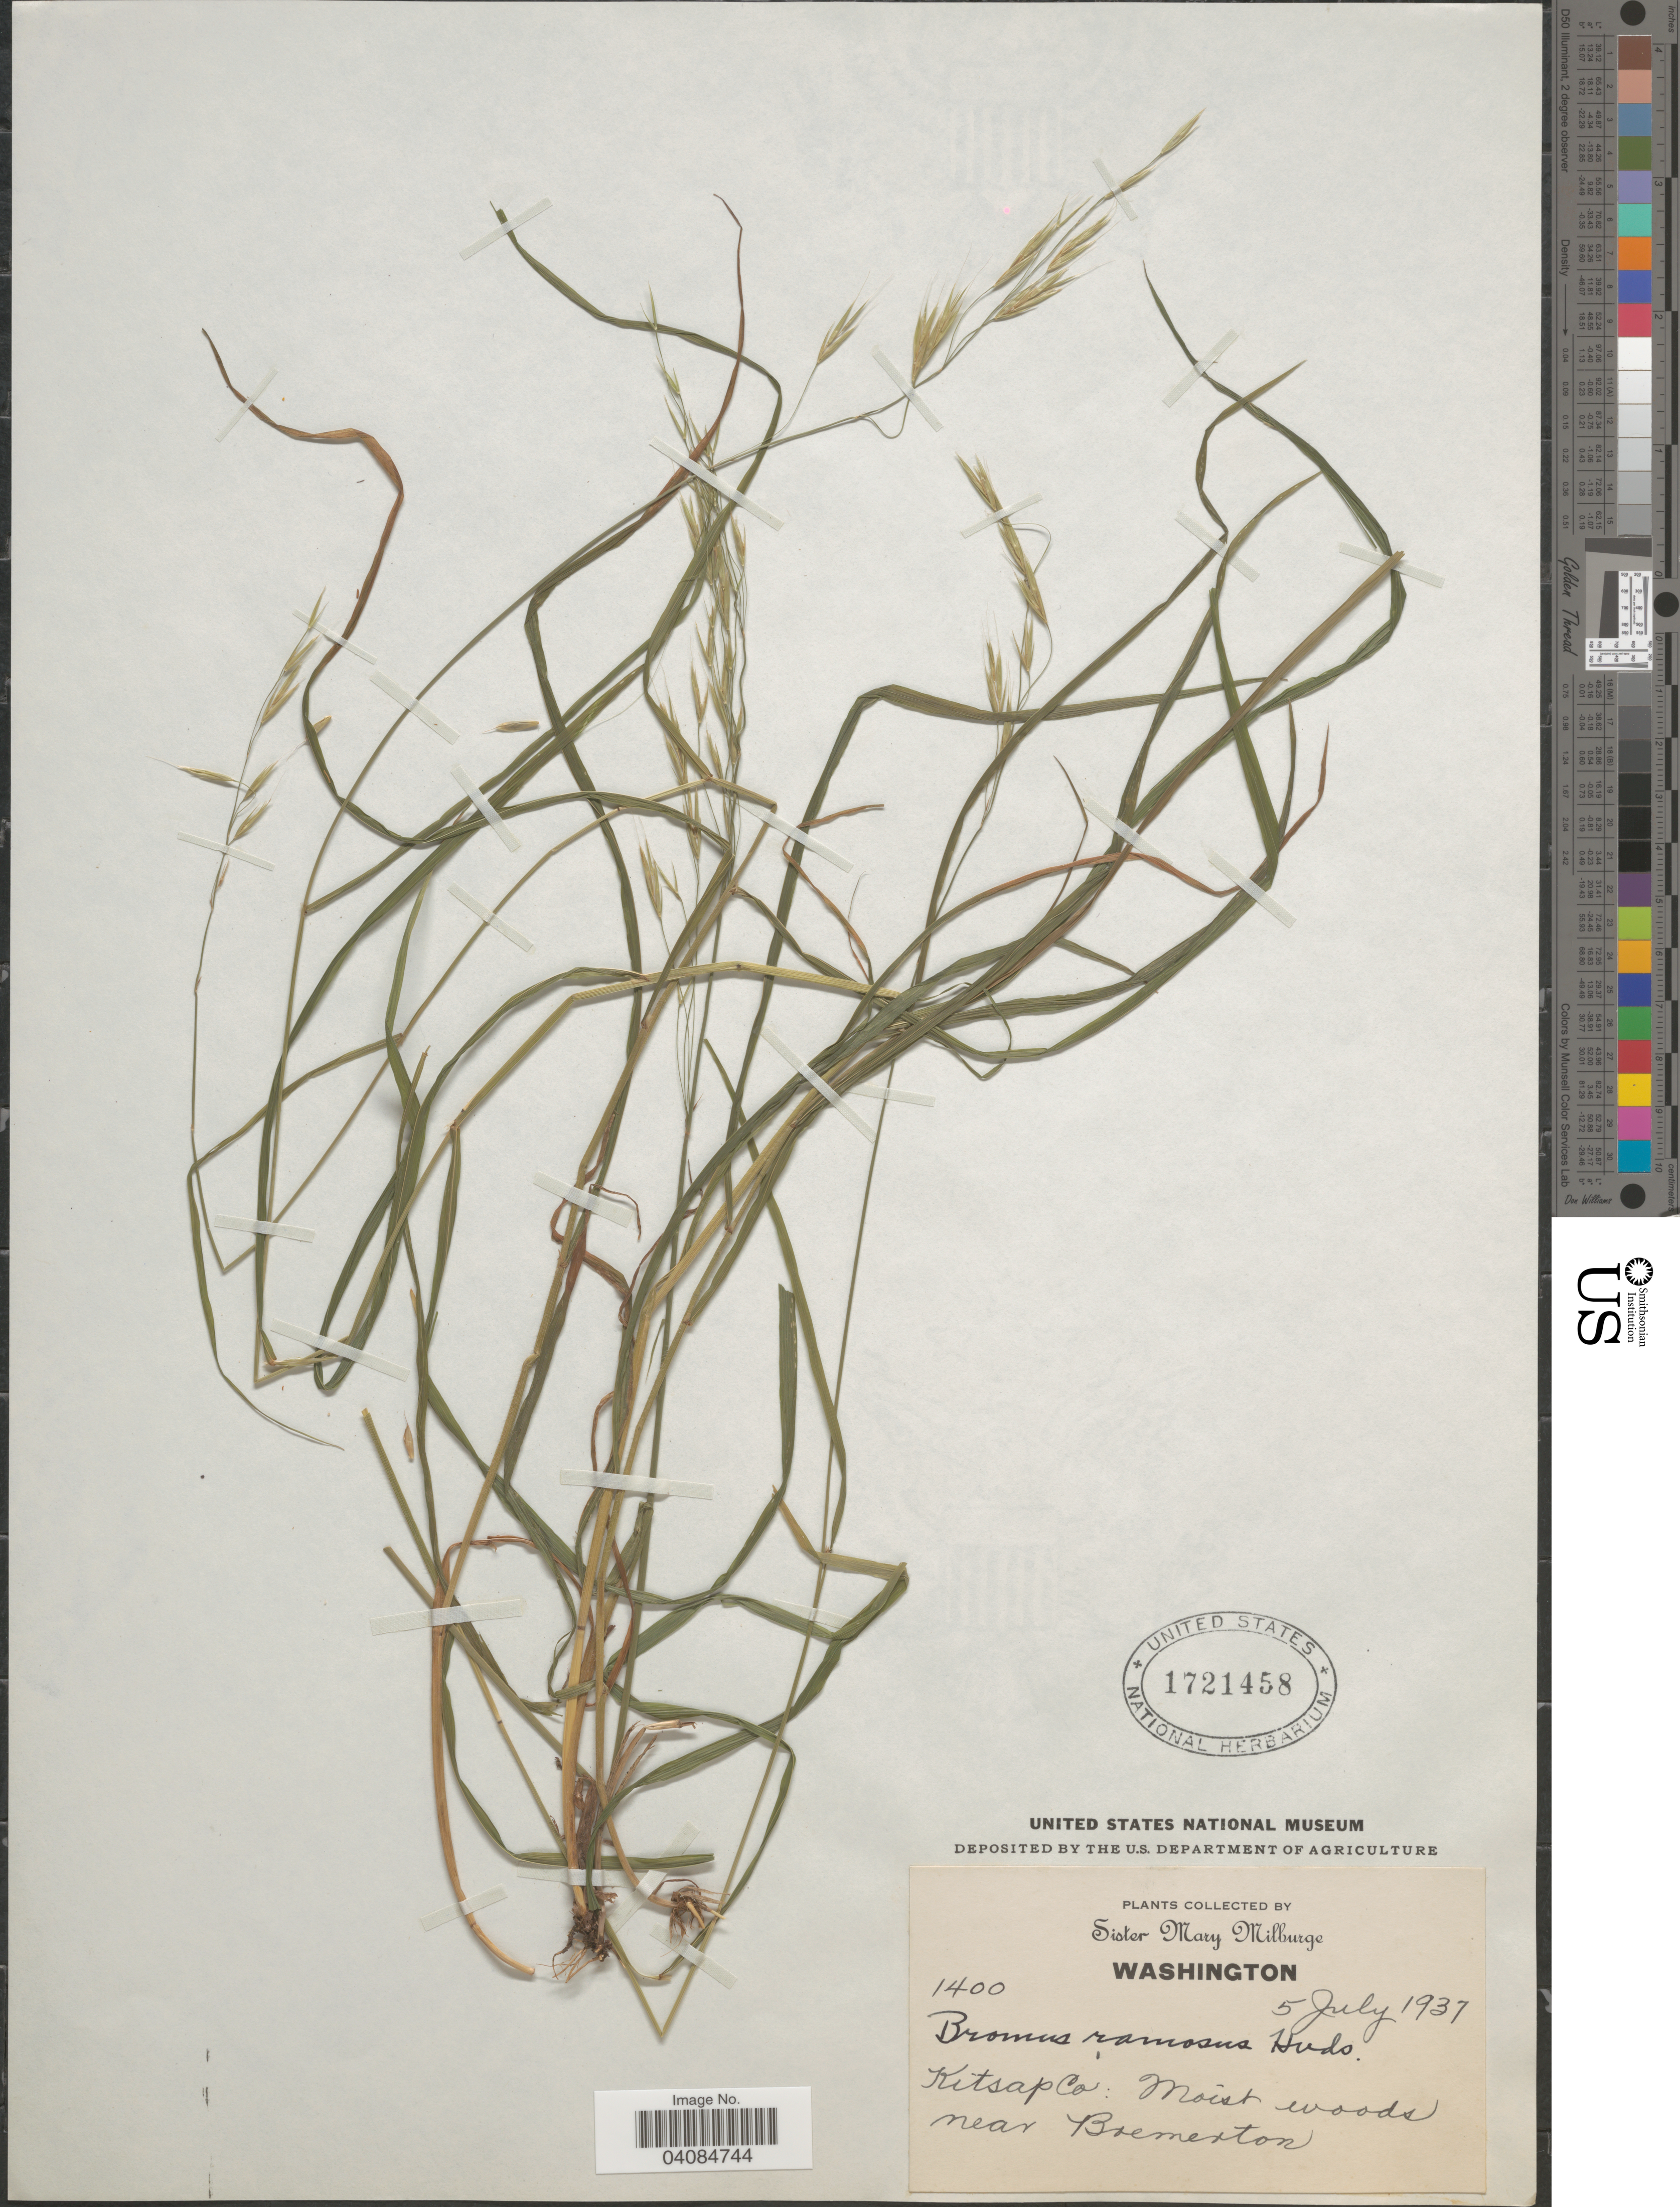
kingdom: Plantae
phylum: Tracheophyta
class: Liliopsida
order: Poales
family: Poaceae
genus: Bromus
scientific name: Bromus racemosus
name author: L.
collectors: S. Milburge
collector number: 1400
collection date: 1937-07-05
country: United States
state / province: Washington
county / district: Kitsap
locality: Kitsap Co: Moist woods near Bremerton.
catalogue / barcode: US 1721458